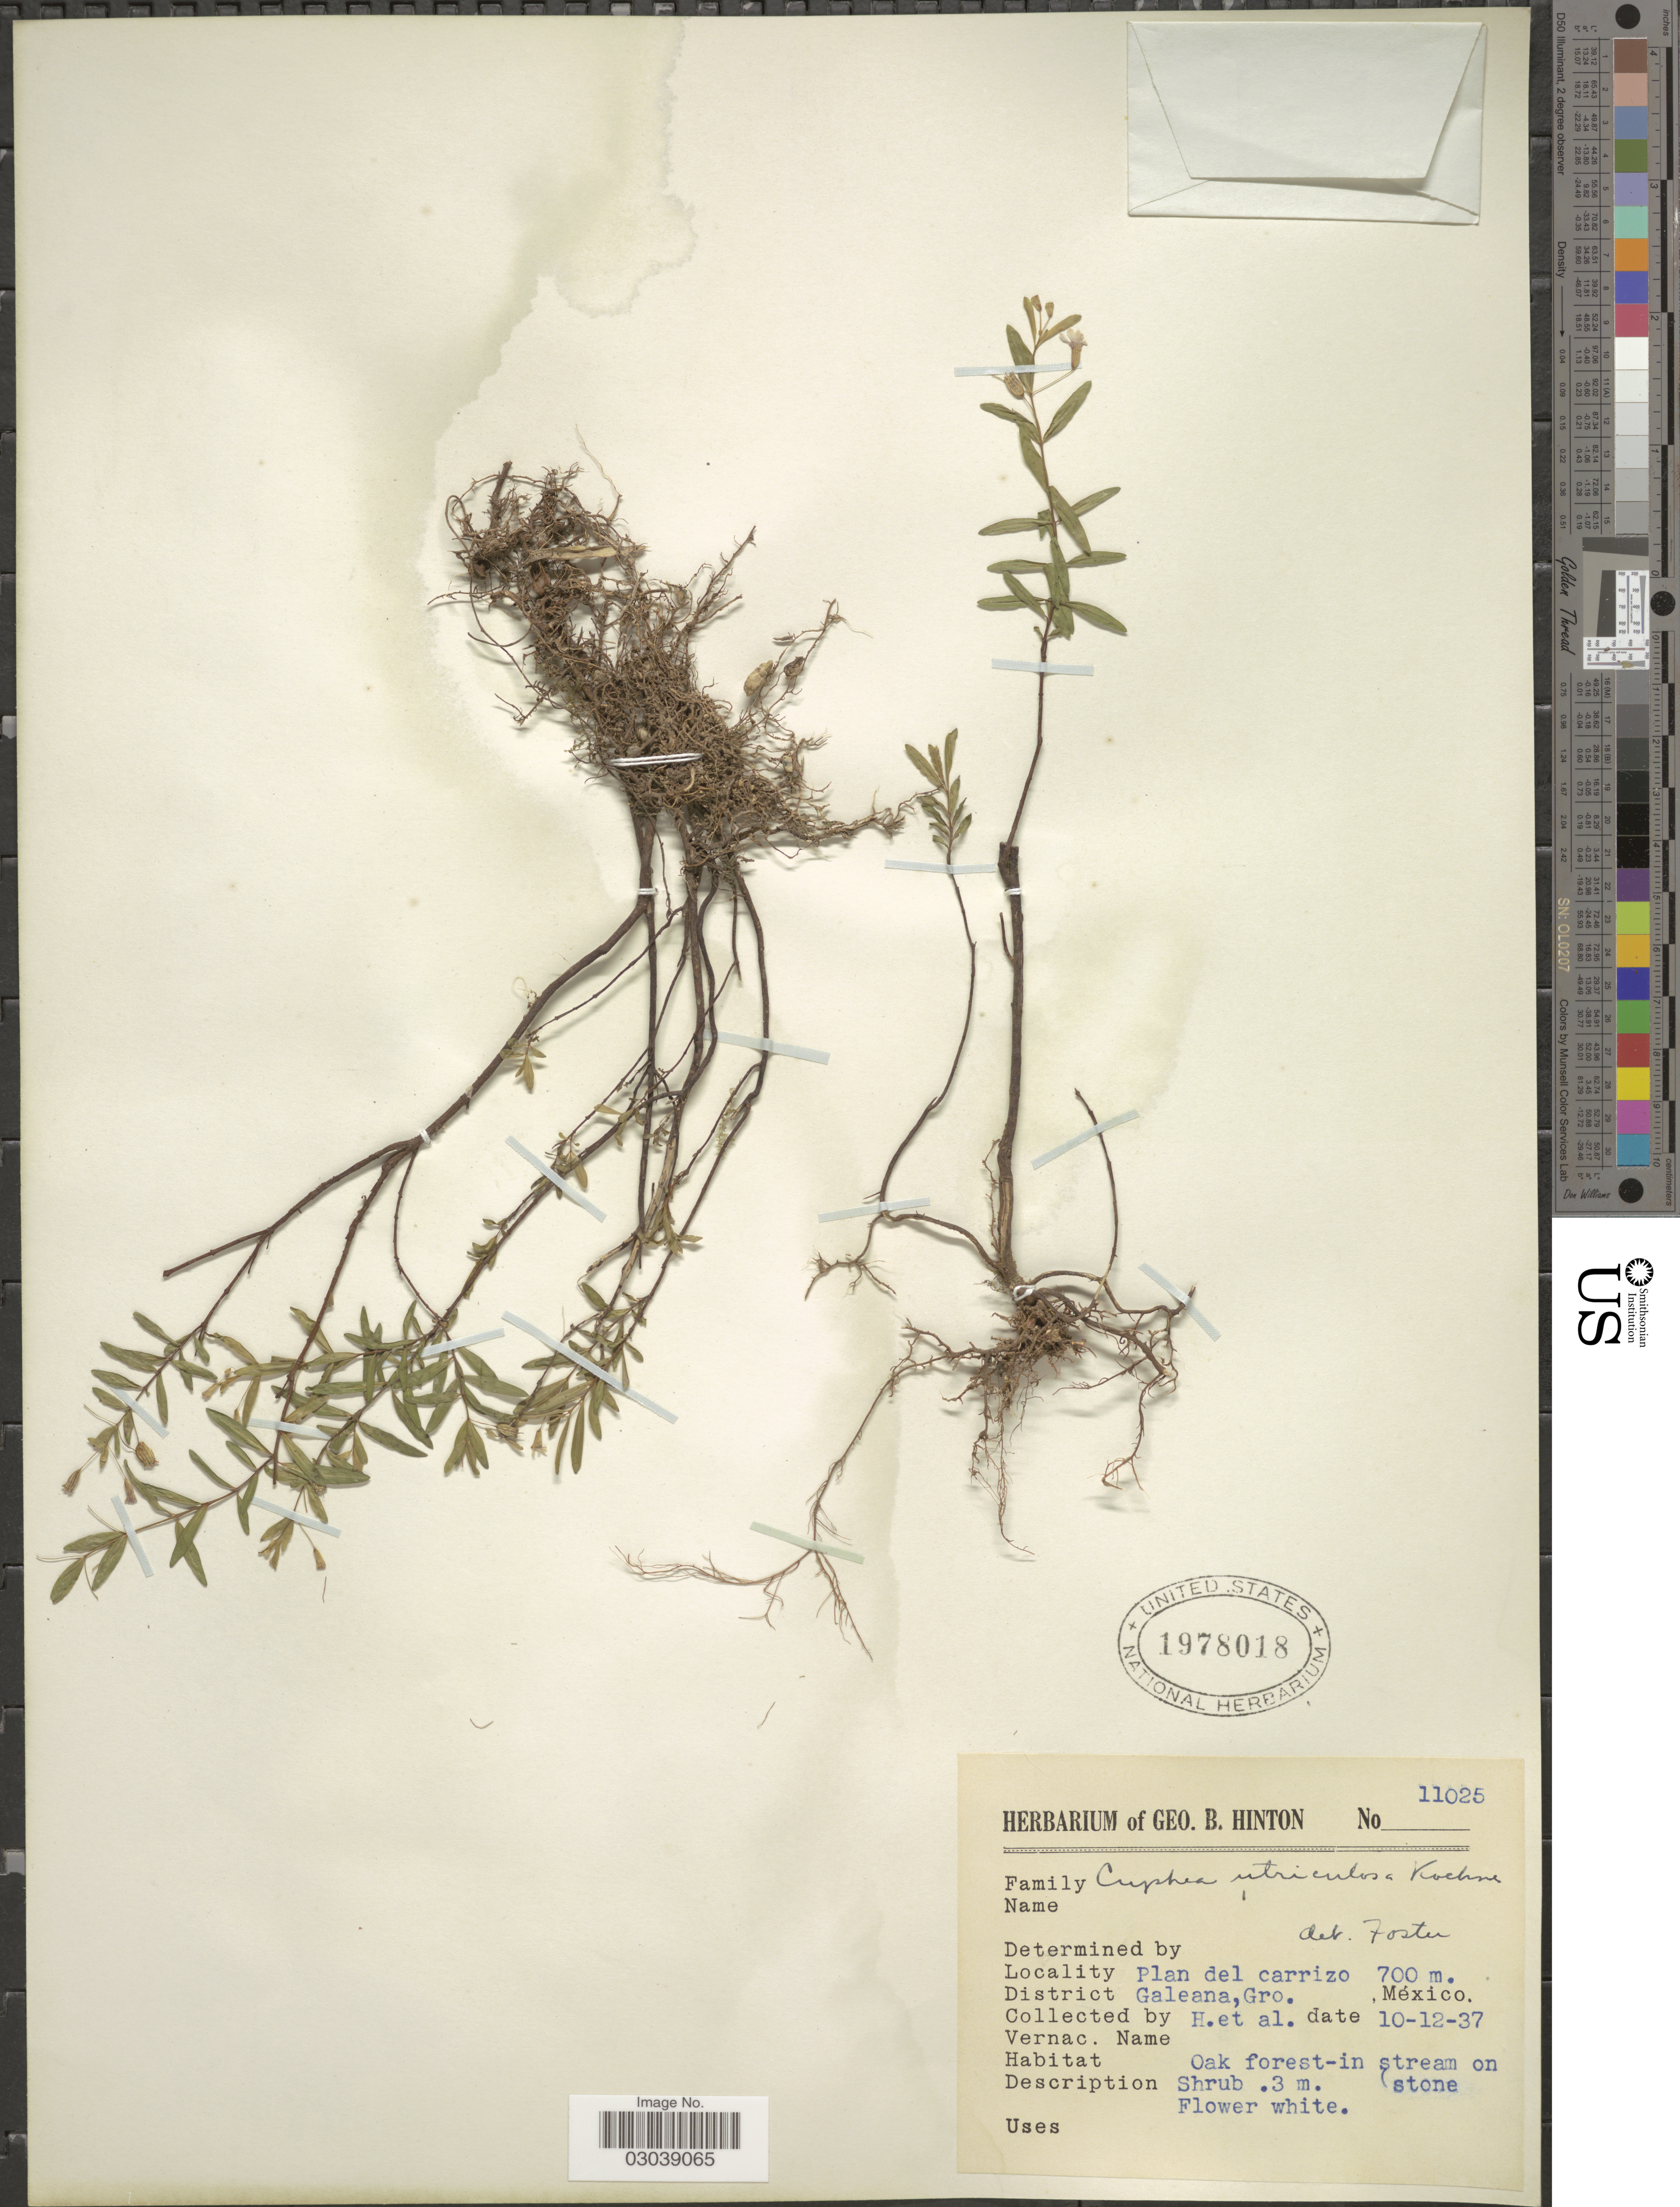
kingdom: Plantae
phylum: Tracheophyta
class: Magnoliopsida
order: Myrtales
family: Lythraceae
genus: Cuphea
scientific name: Cuphea utriculosa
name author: Koehne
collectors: G. B. Hinton & et al.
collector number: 11025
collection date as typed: Transcribed d/m/y: 10/12/37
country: Mexico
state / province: Guerrero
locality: Plan del carrizo, District Galeana, Gro.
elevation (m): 700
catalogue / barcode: US 1978018